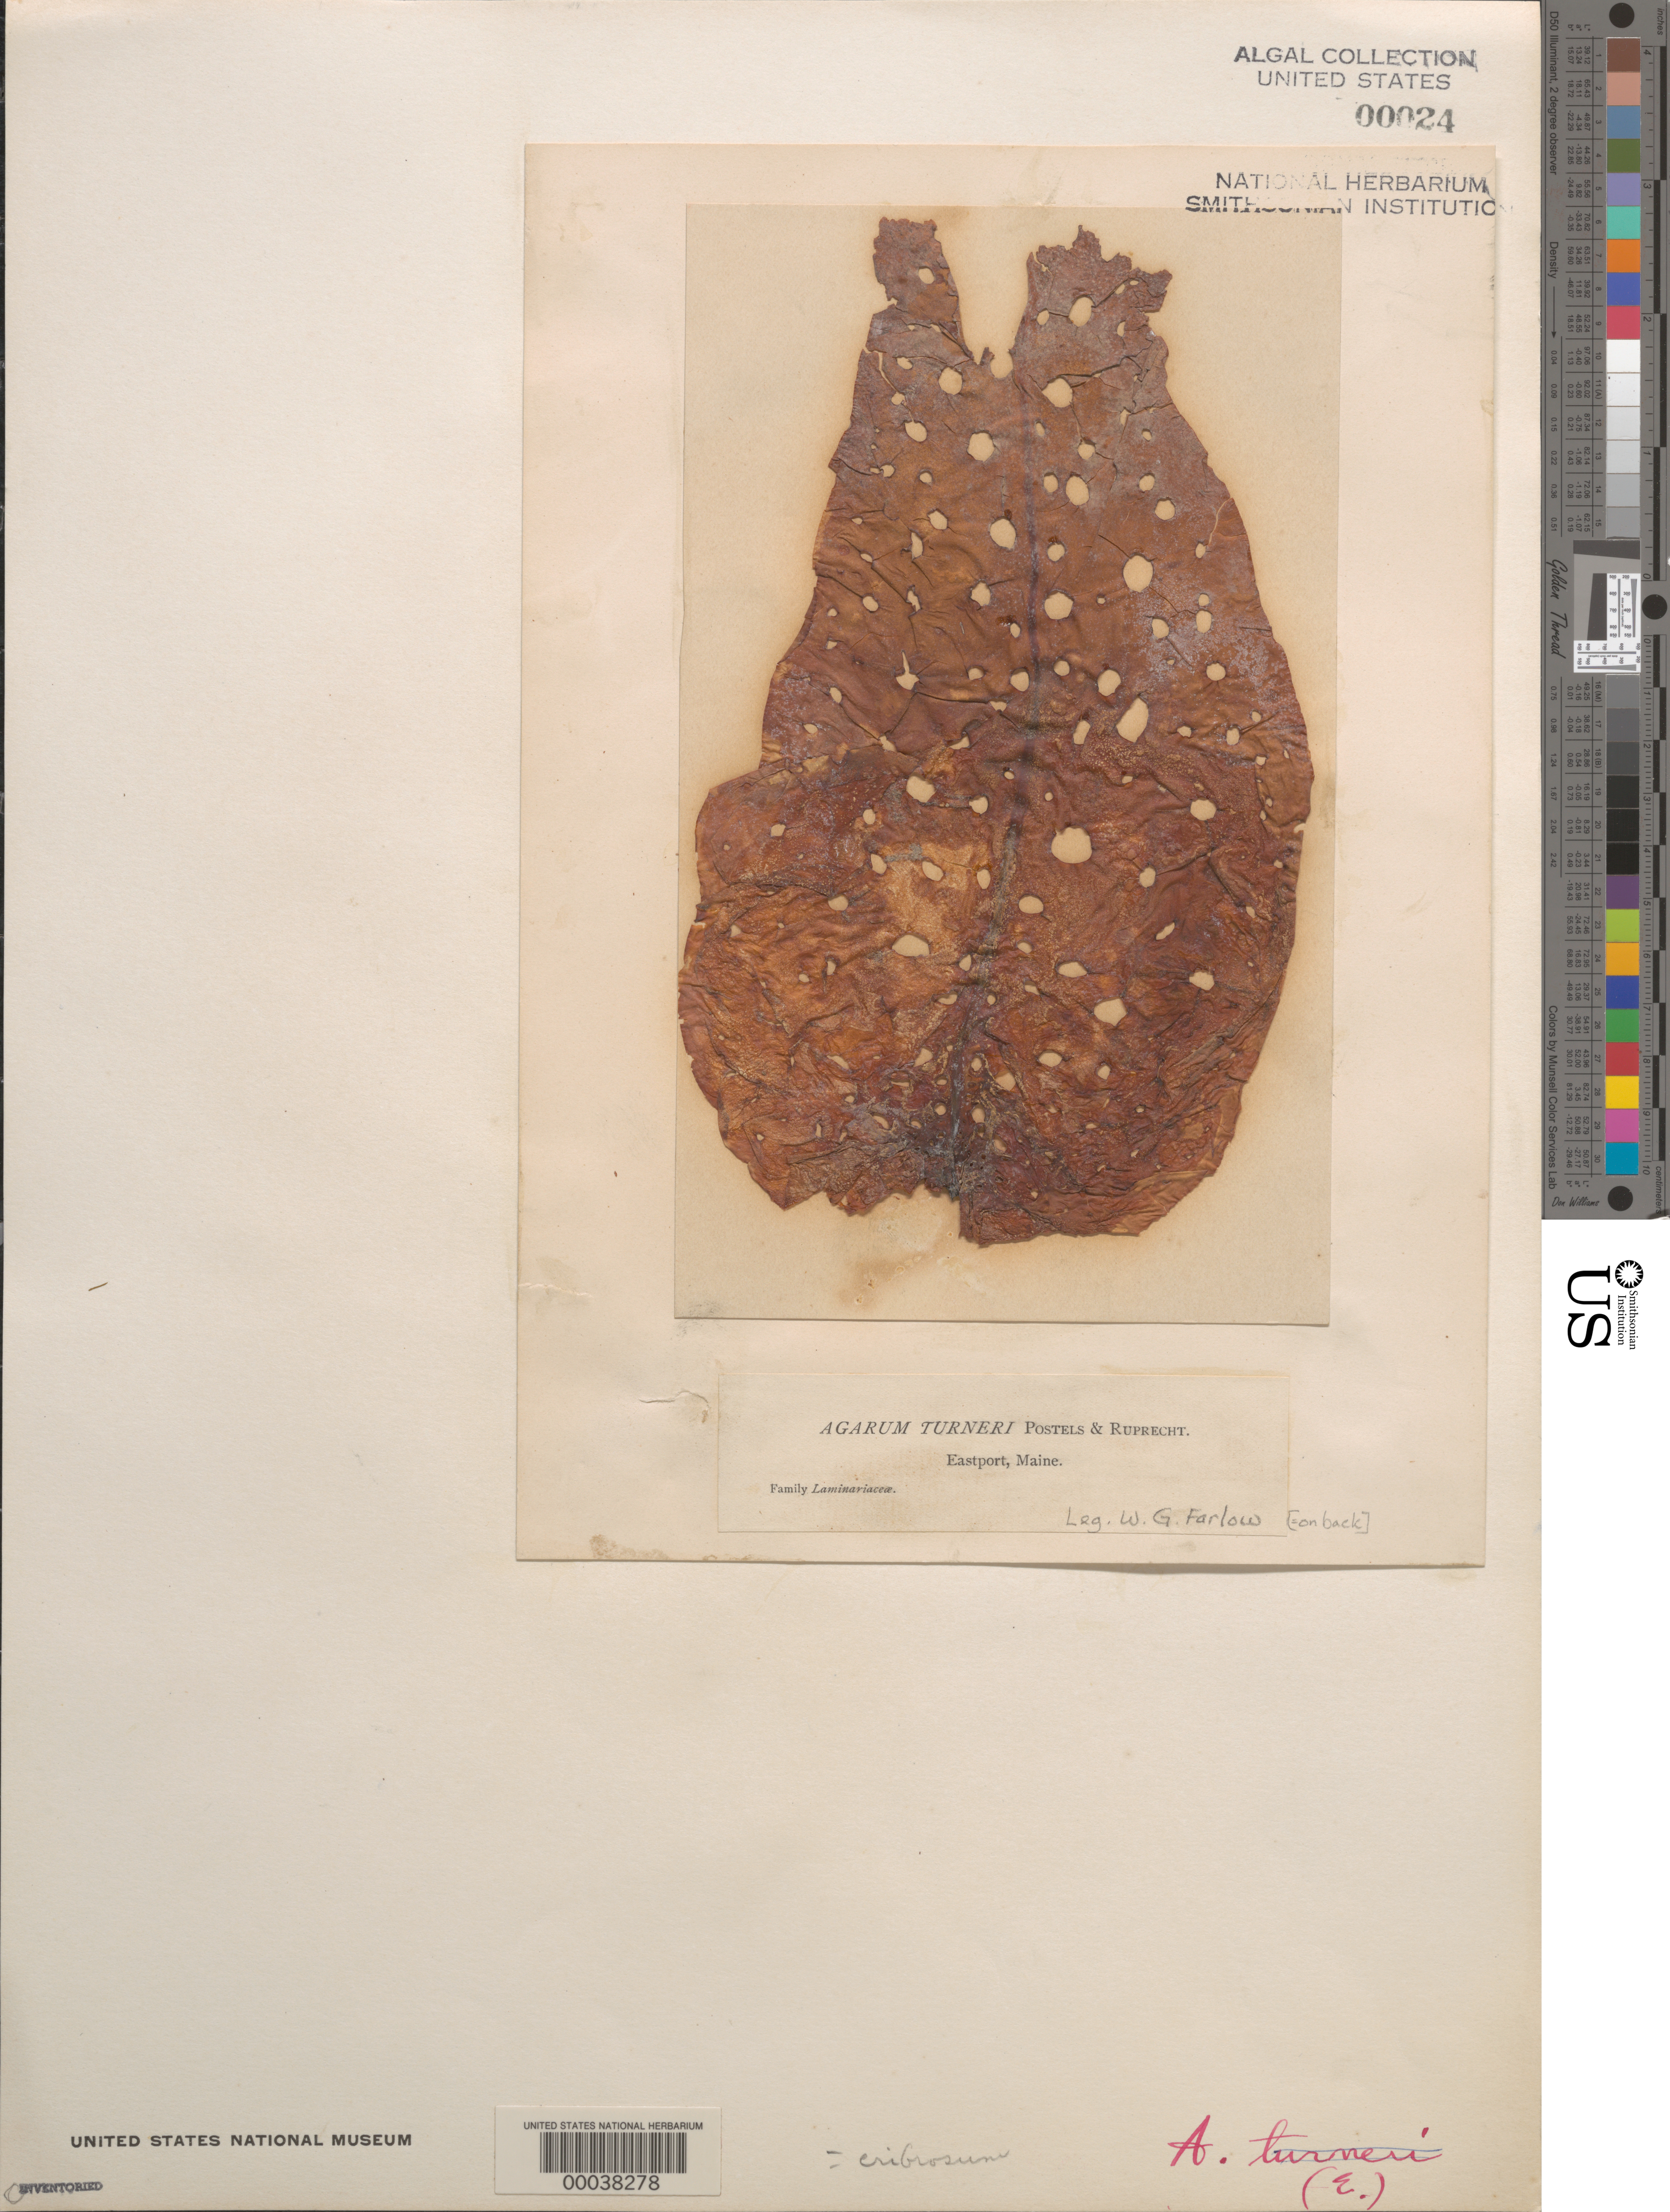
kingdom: Chromista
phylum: Ochrophyta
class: Phaeophyceae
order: Laminariales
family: Costariaceae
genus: Agarum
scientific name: Agarum clathratum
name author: Dumortier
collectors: W. G. Farlow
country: United States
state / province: Maine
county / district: Washington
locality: Eastport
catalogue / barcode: US 24